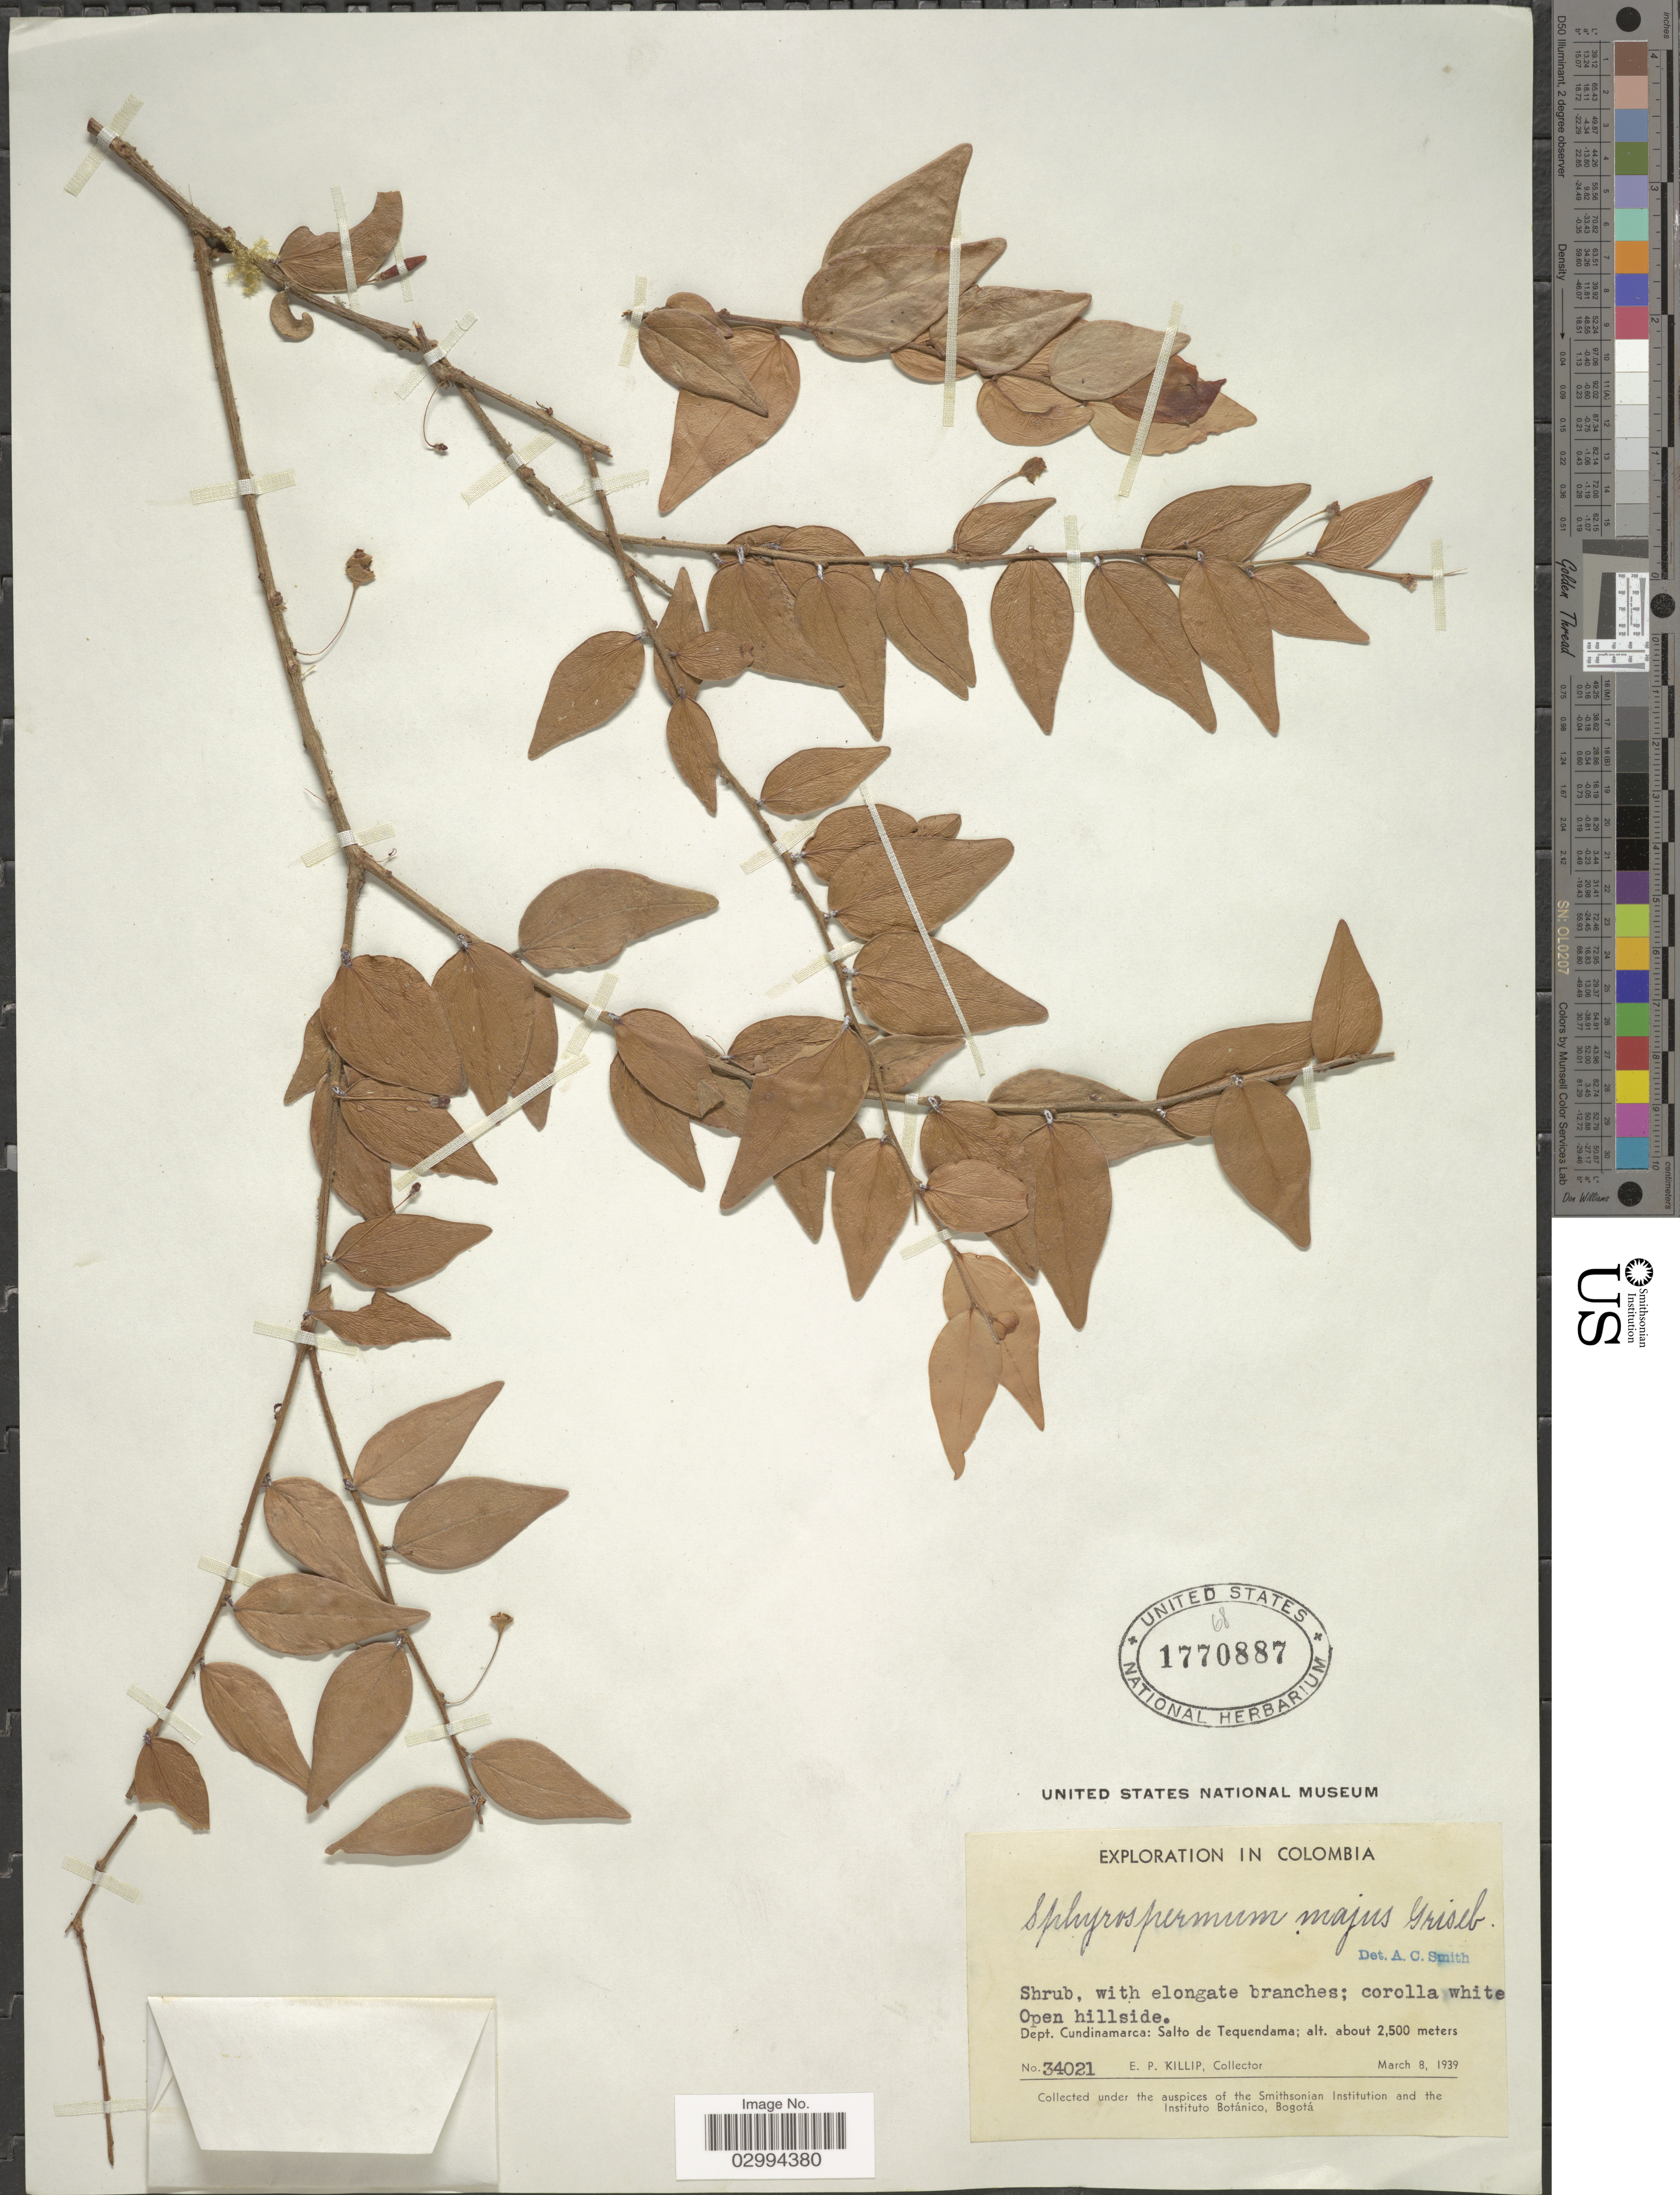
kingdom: Plantae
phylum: Tracheophyta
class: Magnoliopsida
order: Ericales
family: Ericaceae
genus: Sphyrospermum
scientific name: Sphyrospermum majus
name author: Griseb.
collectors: E. P. Killip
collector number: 34021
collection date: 1939-03-08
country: Colombia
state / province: Cundinamarca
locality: Dept. Cundinamarca: Salto de Tequendama.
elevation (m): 2500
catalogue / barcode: US 1770887